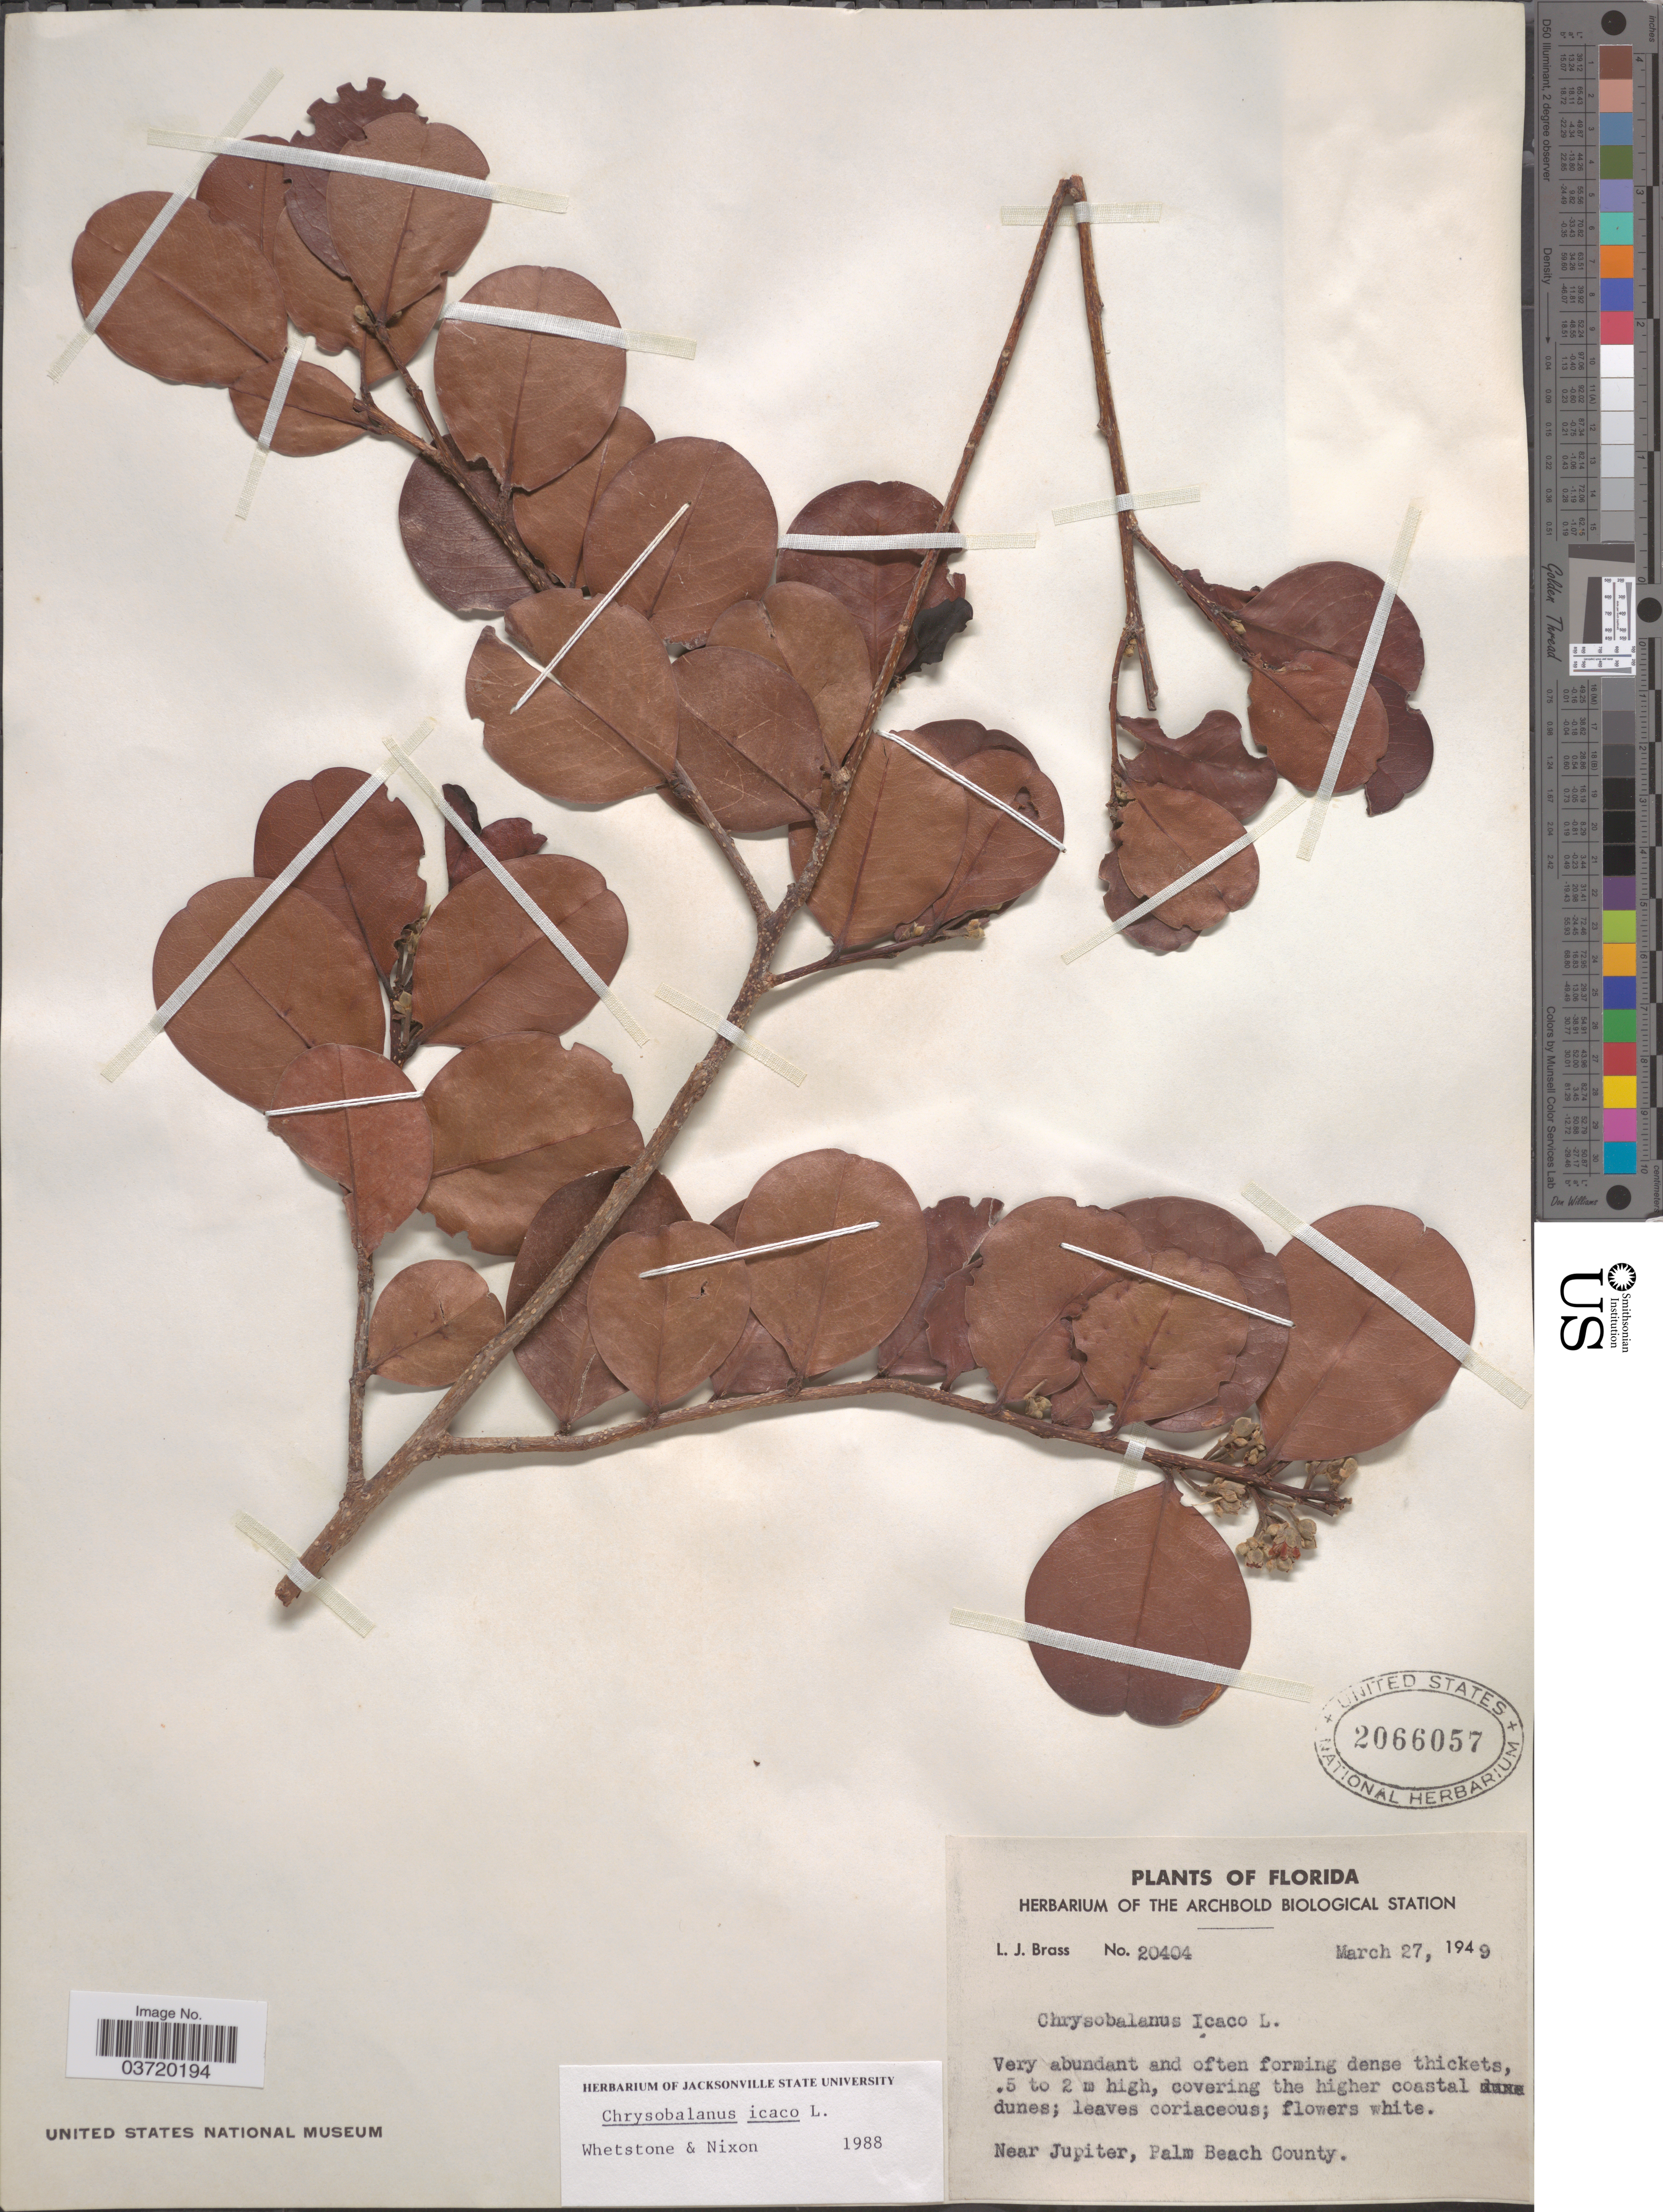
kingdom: Plantae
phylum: Tracheophyta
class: Magnoliopsida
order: Malpighiales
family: Chrysobalanaceae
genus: Chrysobalanus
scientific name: Chrysobalanus icaco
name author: L.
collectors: L. J. Brass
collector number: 20404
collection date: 1949-03-27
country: United States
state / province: Florida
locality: Near Jupiter, Palm Beach County.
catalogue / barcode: US 2066057